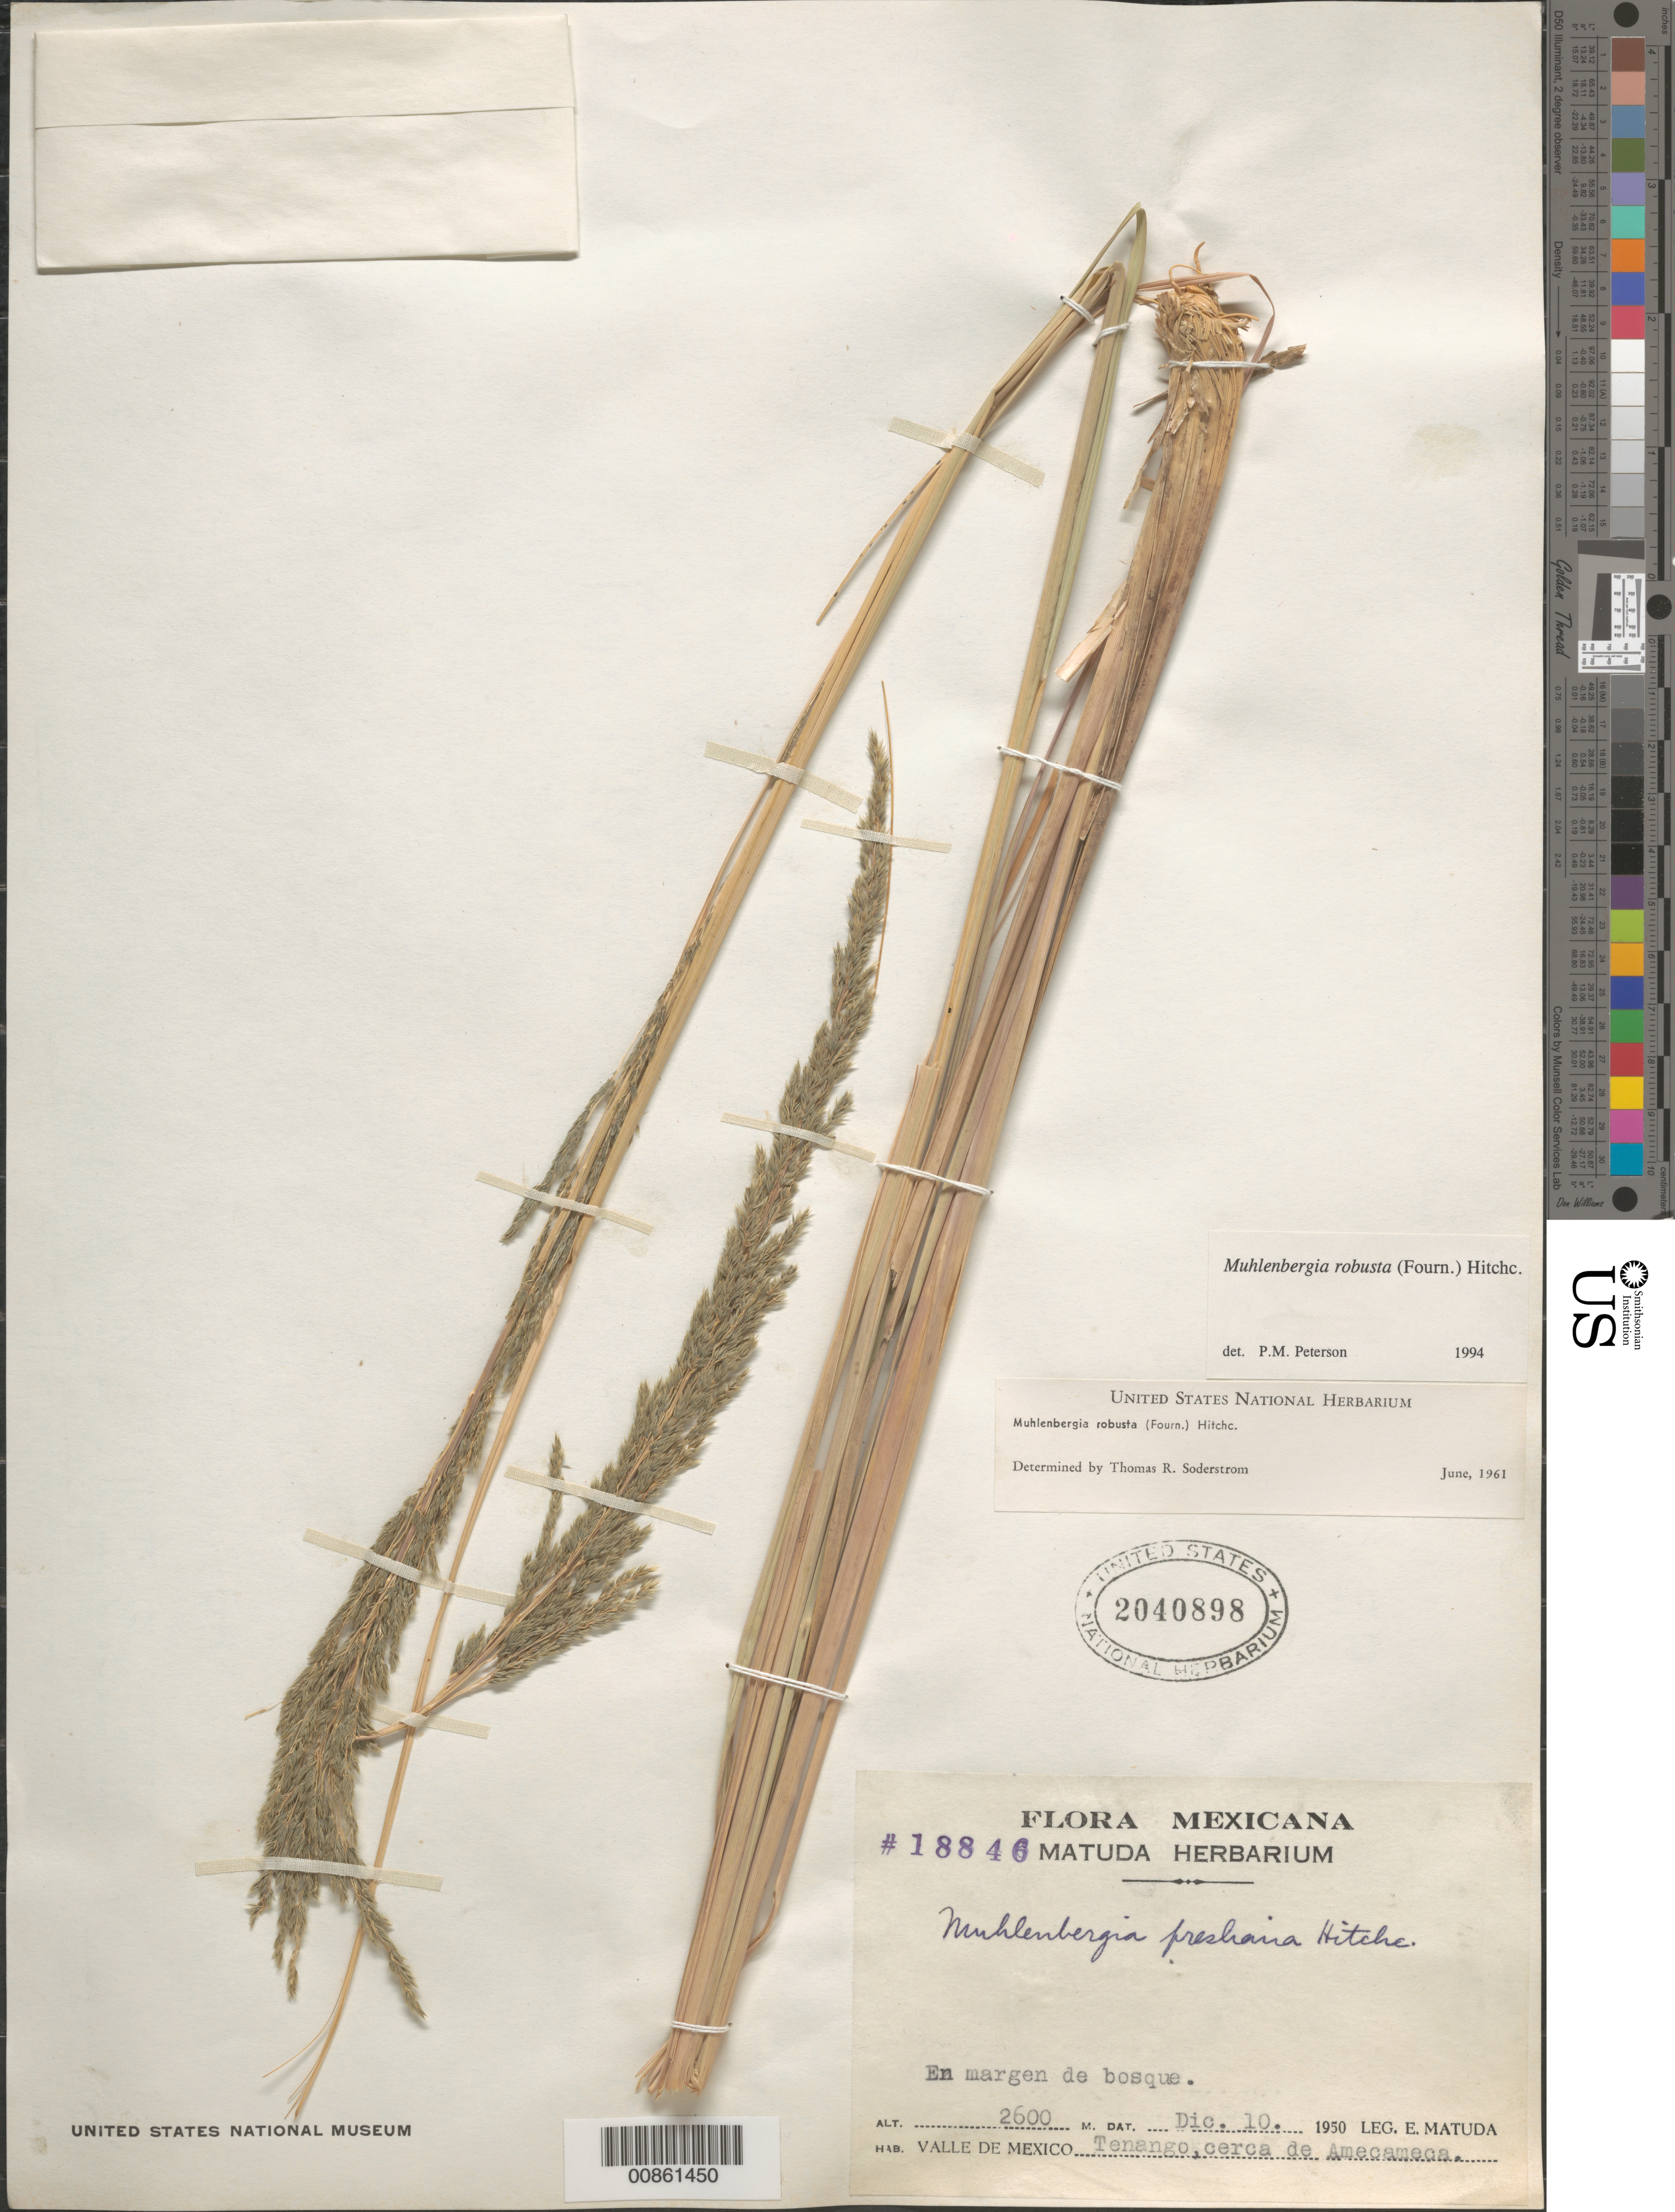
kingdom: Plantae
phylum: Tracheophyta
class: Liliopsida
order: Poales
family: Poaceae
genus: Muhlenbergia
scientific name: Muhlenbergia robusta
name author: (E. Fourn.) Hitchc.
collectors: E. Matuda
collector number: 18846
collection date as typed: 10 Dec 1950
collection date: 1950-12-10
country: Mexico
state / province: México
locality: Tenango, cerca de Amecameca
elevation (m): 2600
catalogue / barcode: US 2040898